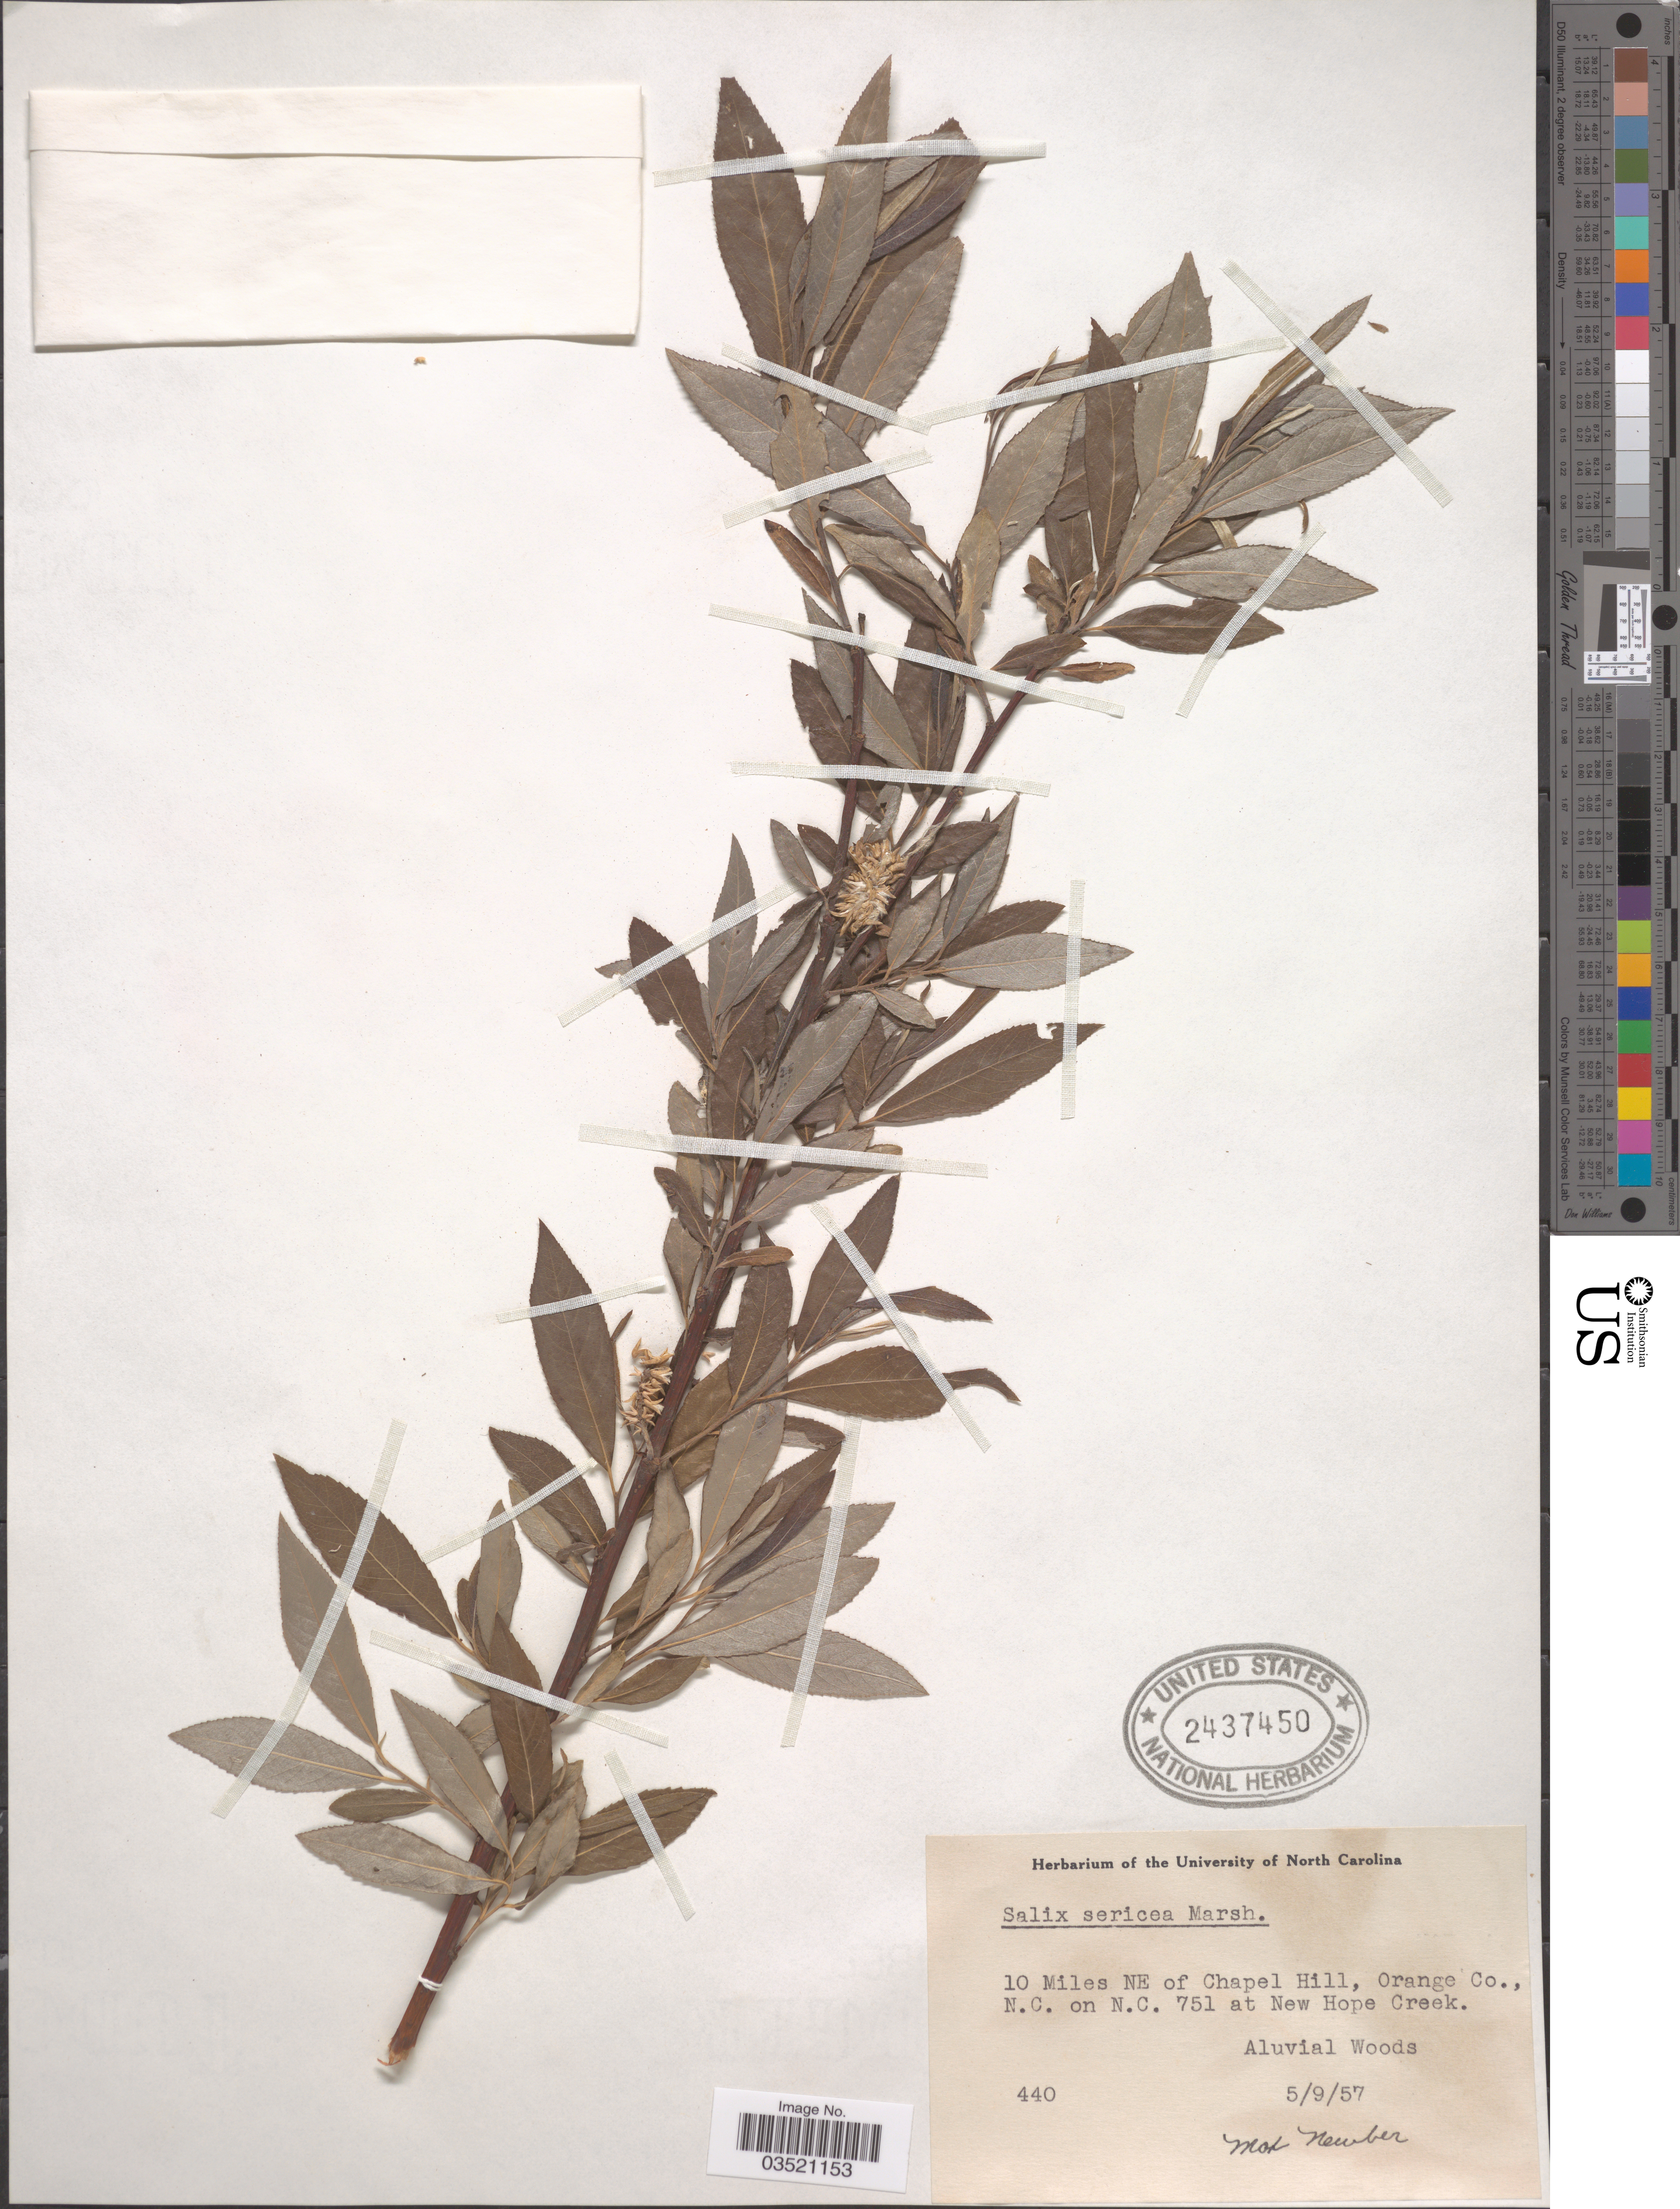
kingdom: Plantae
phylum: Tracheophyta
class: Magnoliopsida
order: Malpighiales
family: Salicaceae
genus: Salix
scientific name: Salix sericea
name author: Marshall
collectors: M. Newber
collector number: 440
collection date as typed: Transcribed d/m/y: 9/5/57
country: United States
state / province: North Carolina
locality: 10 Miles NE of Chapel Hill, Orange Co., N.C. on N.C. 751 at New Hope Creek.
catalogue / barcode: US 2437450